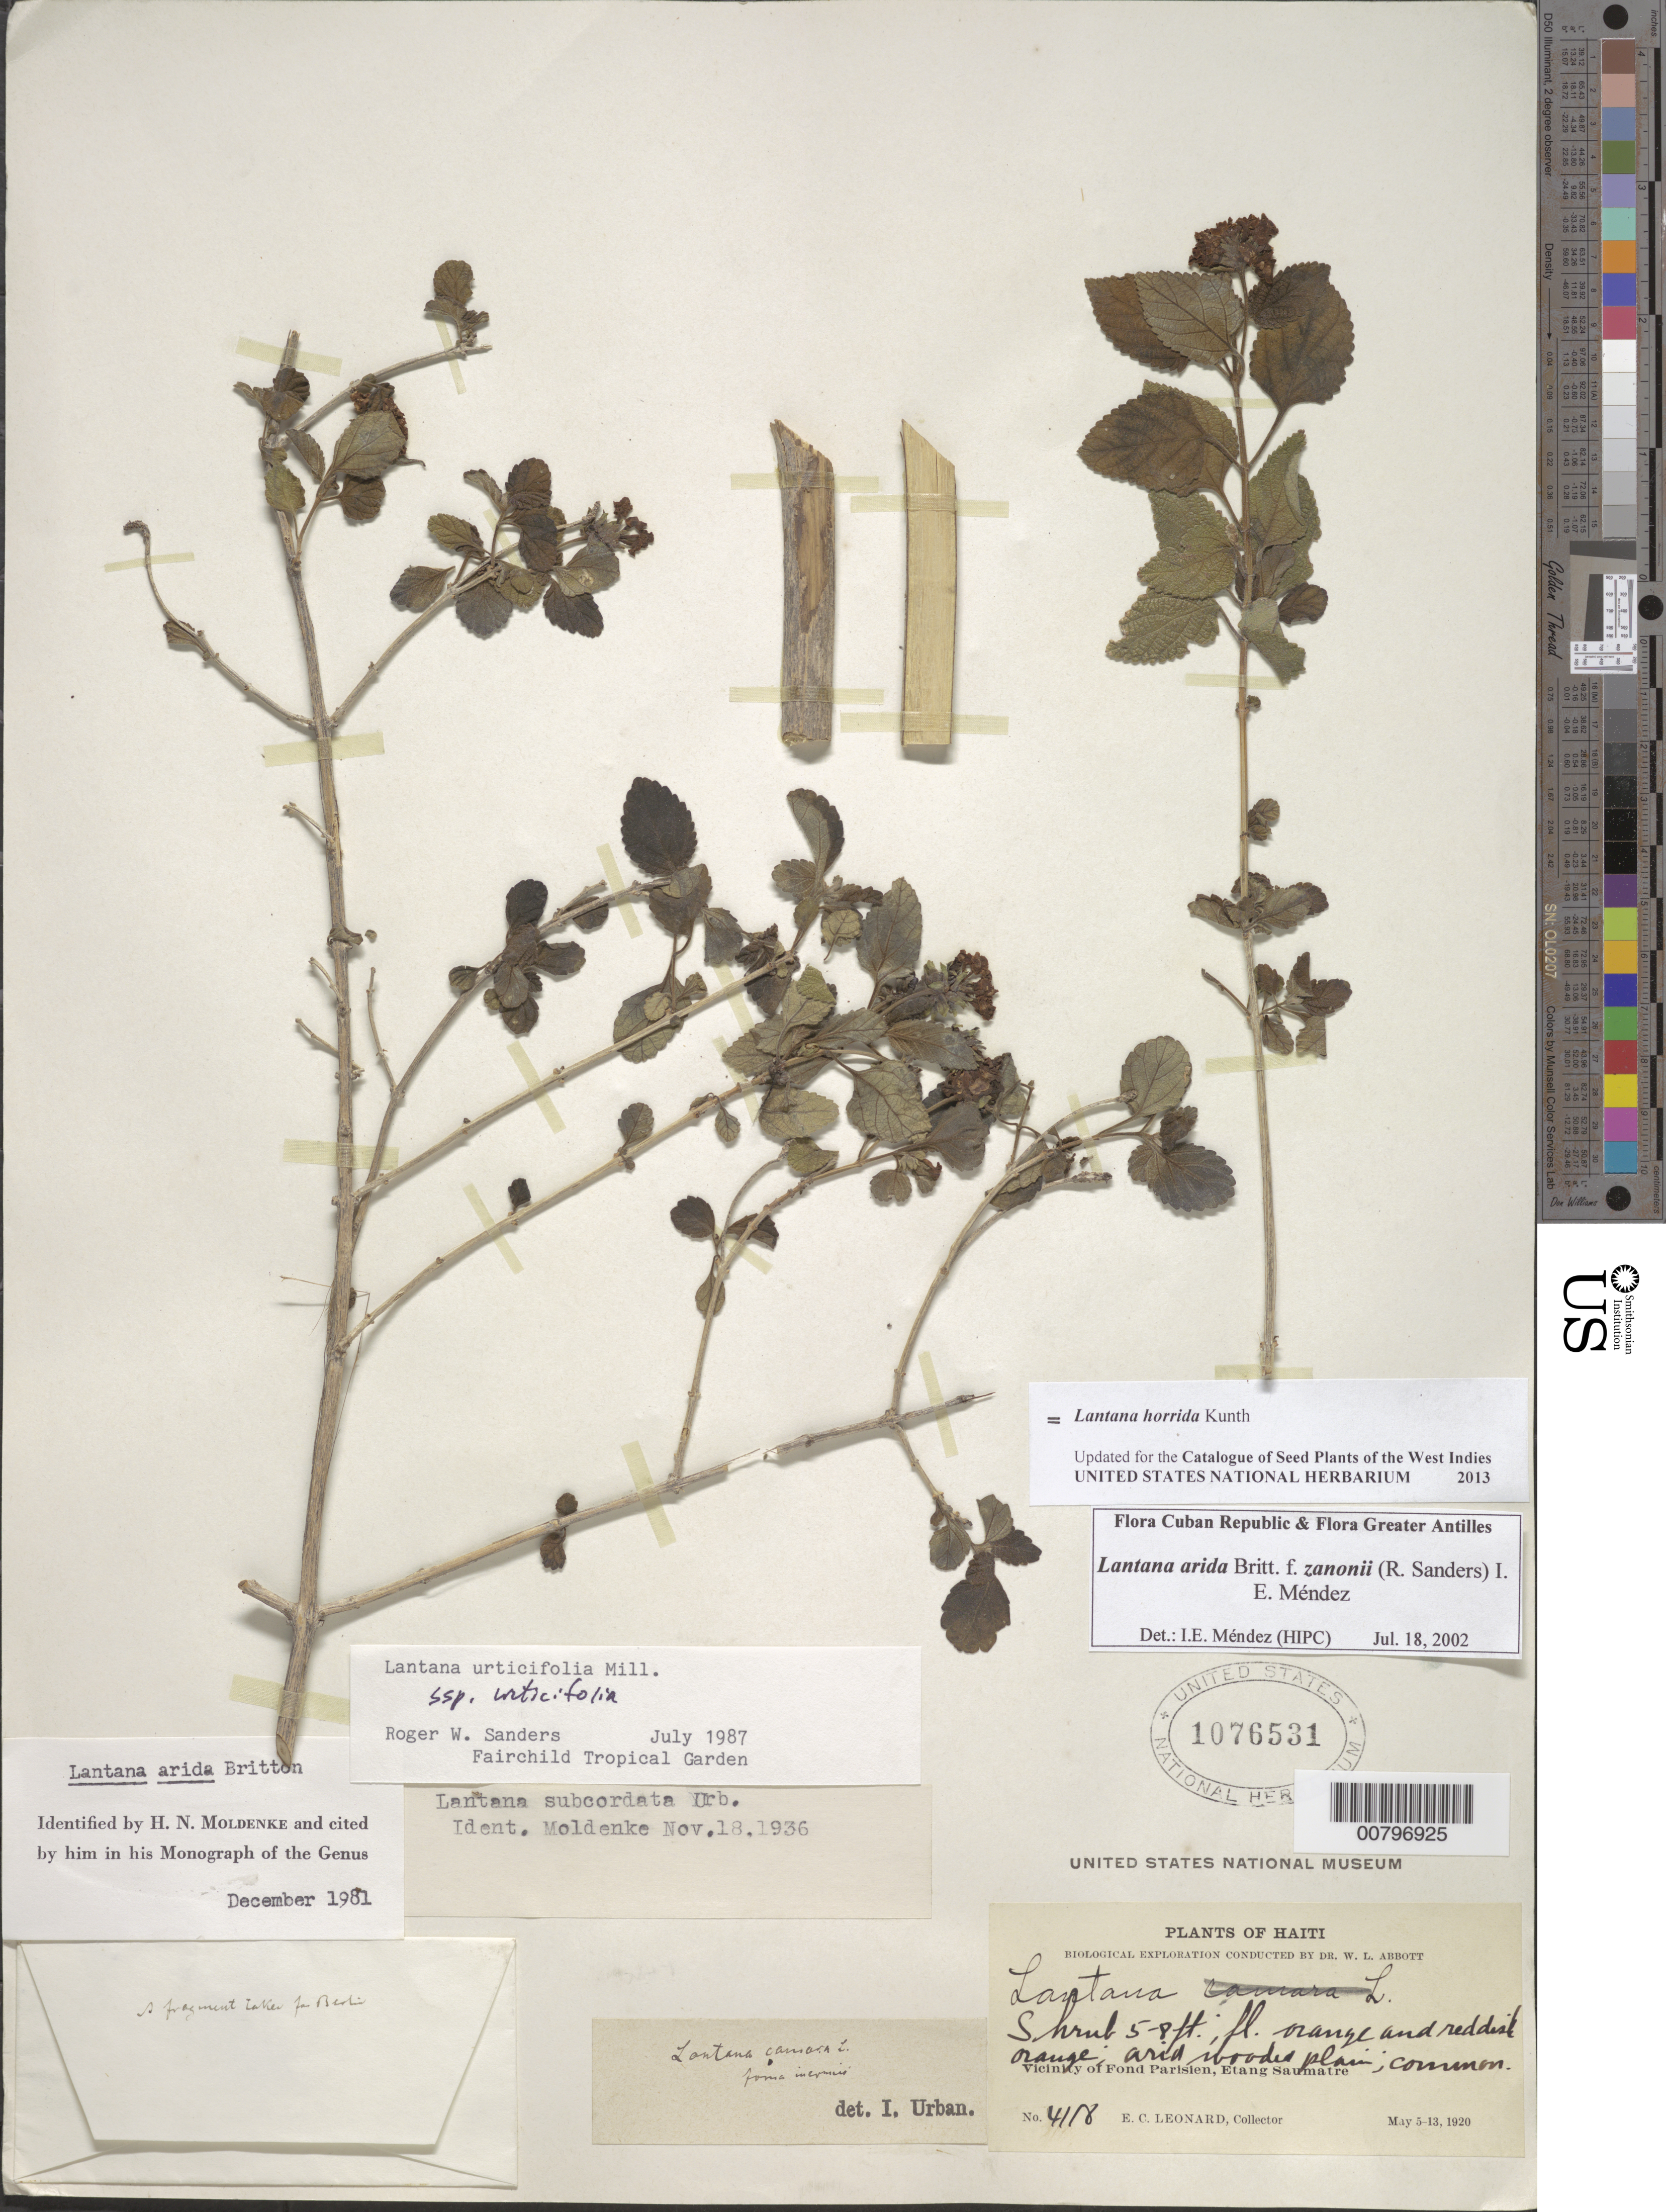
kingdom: Plantae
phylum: Tracheophyta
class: Magnoliopsida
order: Lamiales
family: Verbenaceae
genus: Lantana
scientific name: Lantana horrida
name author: Kunth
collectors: E. C. Leonard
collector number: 4118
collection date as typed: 05 May 1920 to 13 May 1920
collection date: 1920-05-05/1920-05-13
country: Haiti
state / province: Ouest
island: Hispaniola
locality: Vicinity of Fond Parisien, Etang Saumatre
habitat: Arid wooded plain. Common.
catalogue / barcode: US 1076531